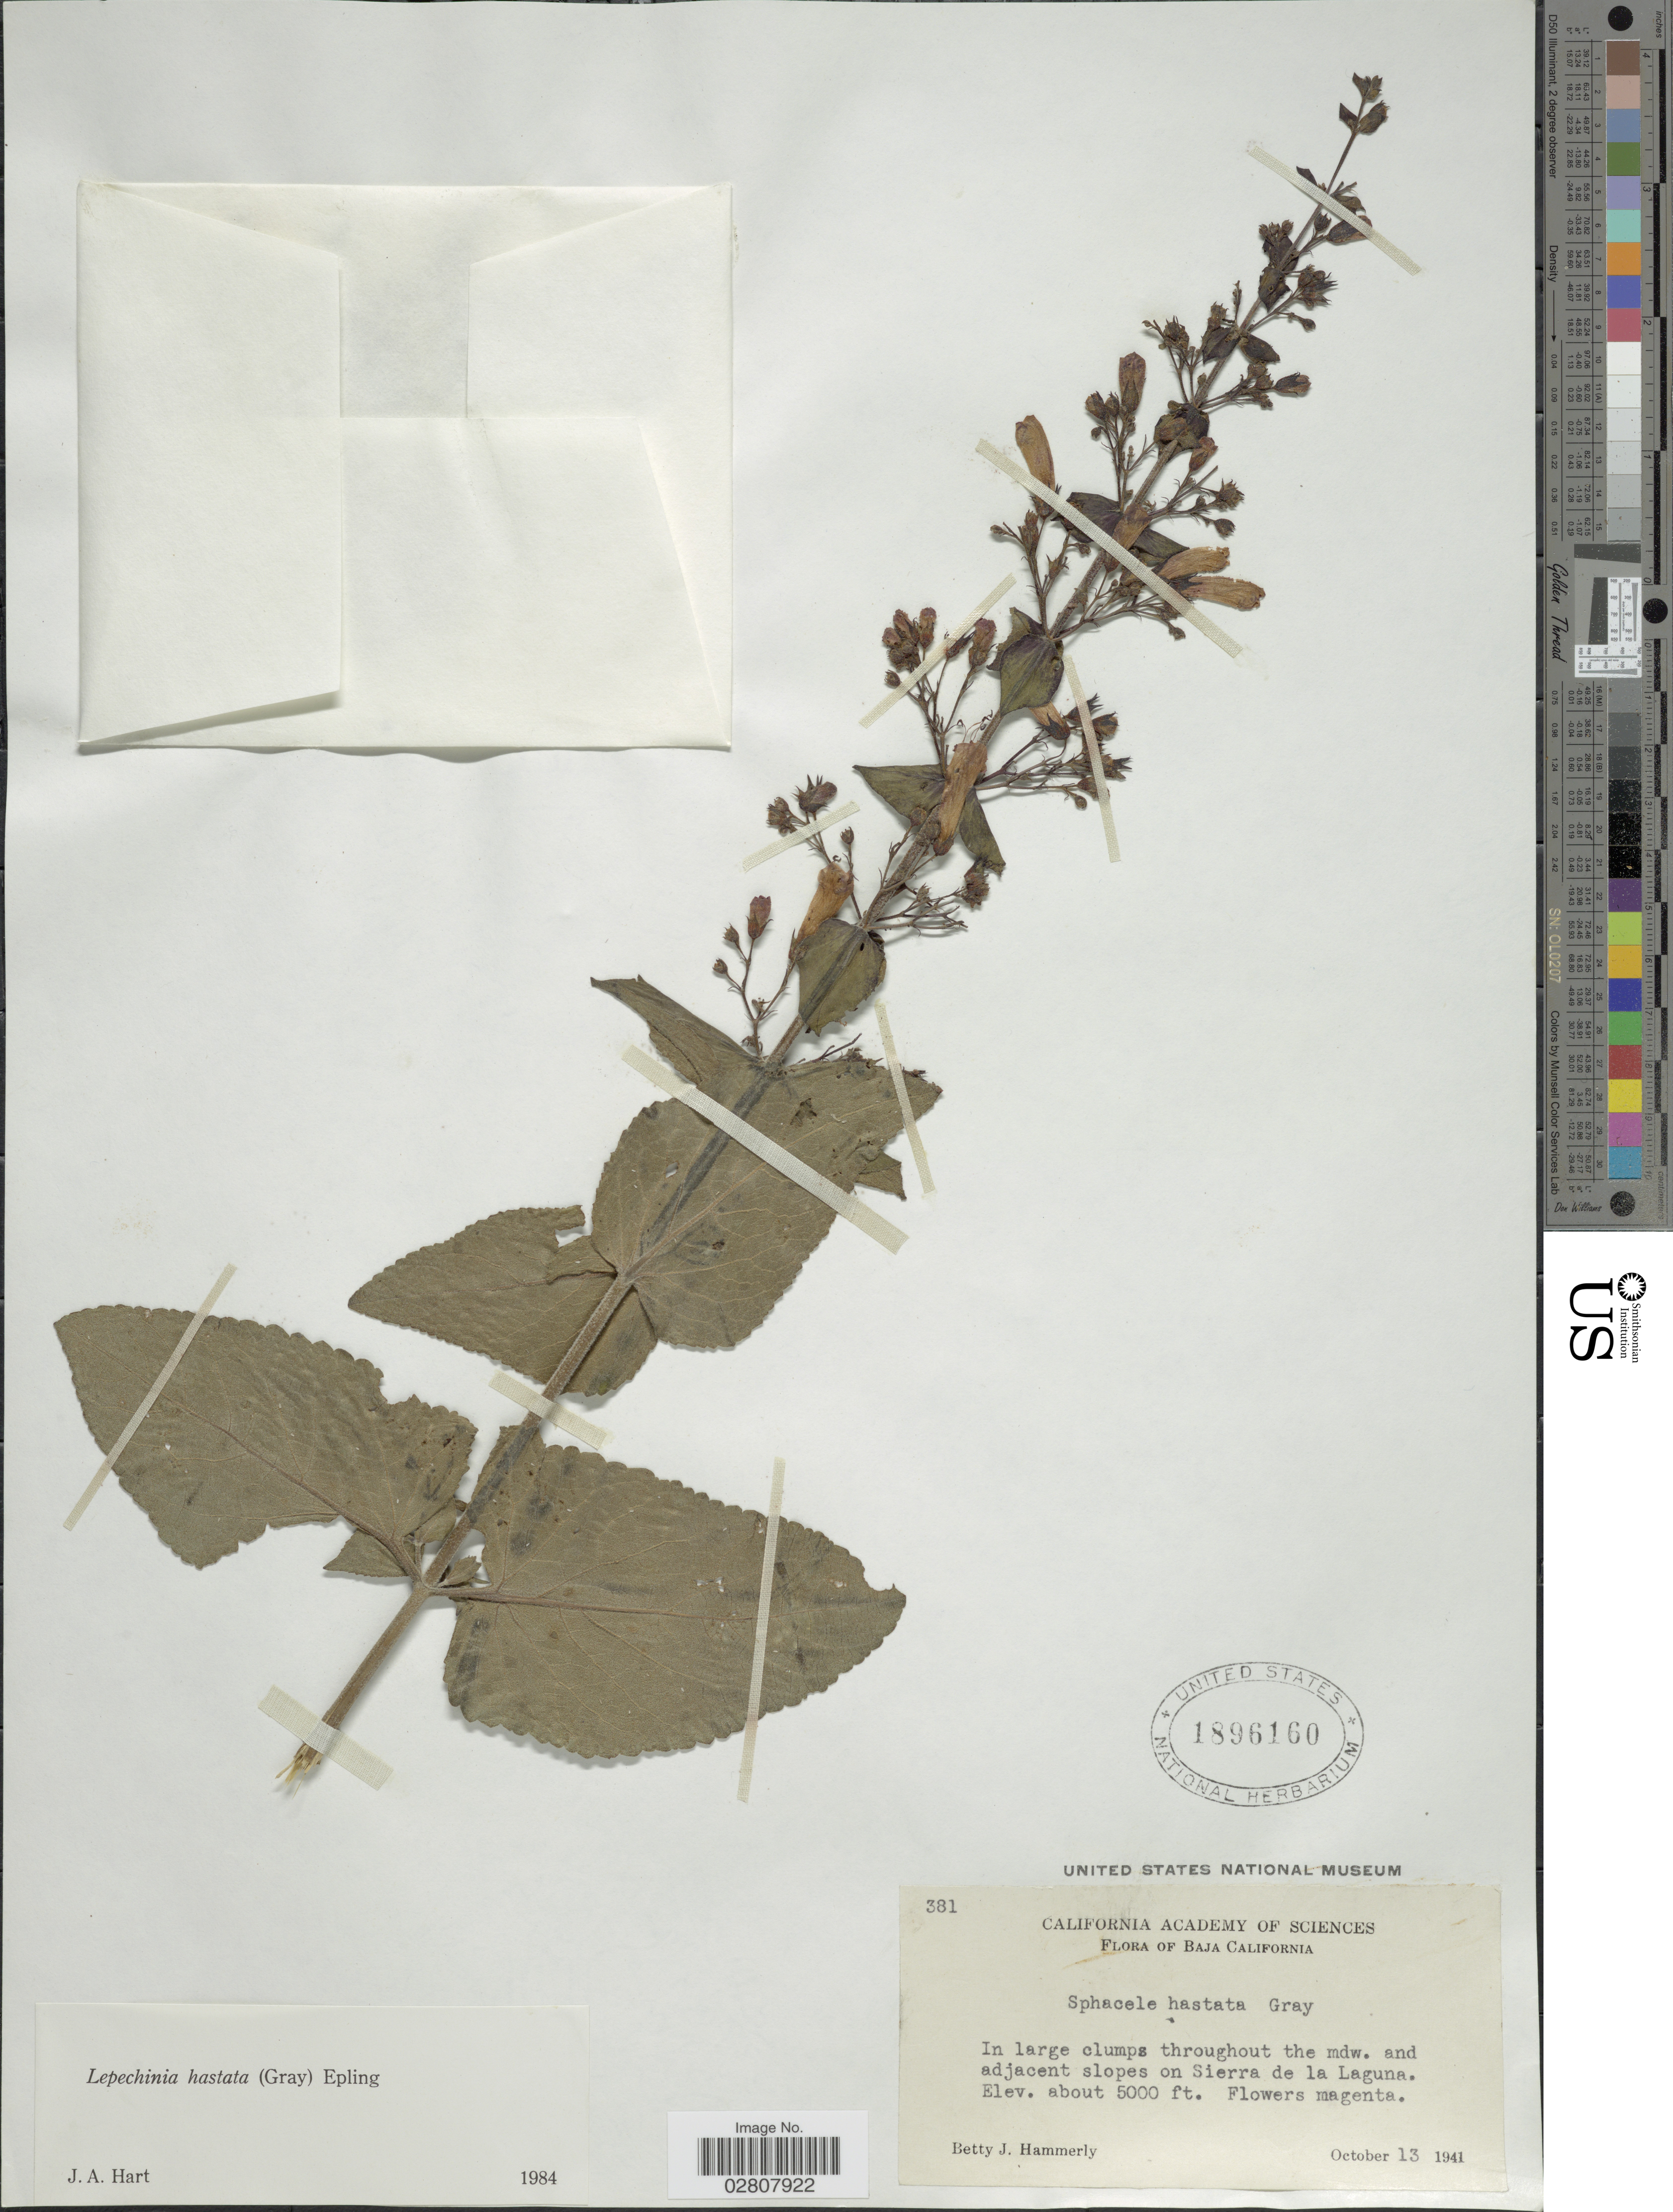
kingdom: Plantae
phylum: Tracheophyta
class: Magnoliopsida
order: Lamiales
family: Lamiaceae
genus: Lepechinia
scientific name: Lepechinia hastata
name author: (A. Gray) Epling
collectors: B. J. Hammerly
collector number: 381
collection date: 1941-10-13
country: Mexico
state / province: Baja California Sur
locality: In large clumps throughout the mdw. and adjacent slopes on Sierra de la Laguna.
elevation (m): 1524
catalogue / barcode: US 1896160